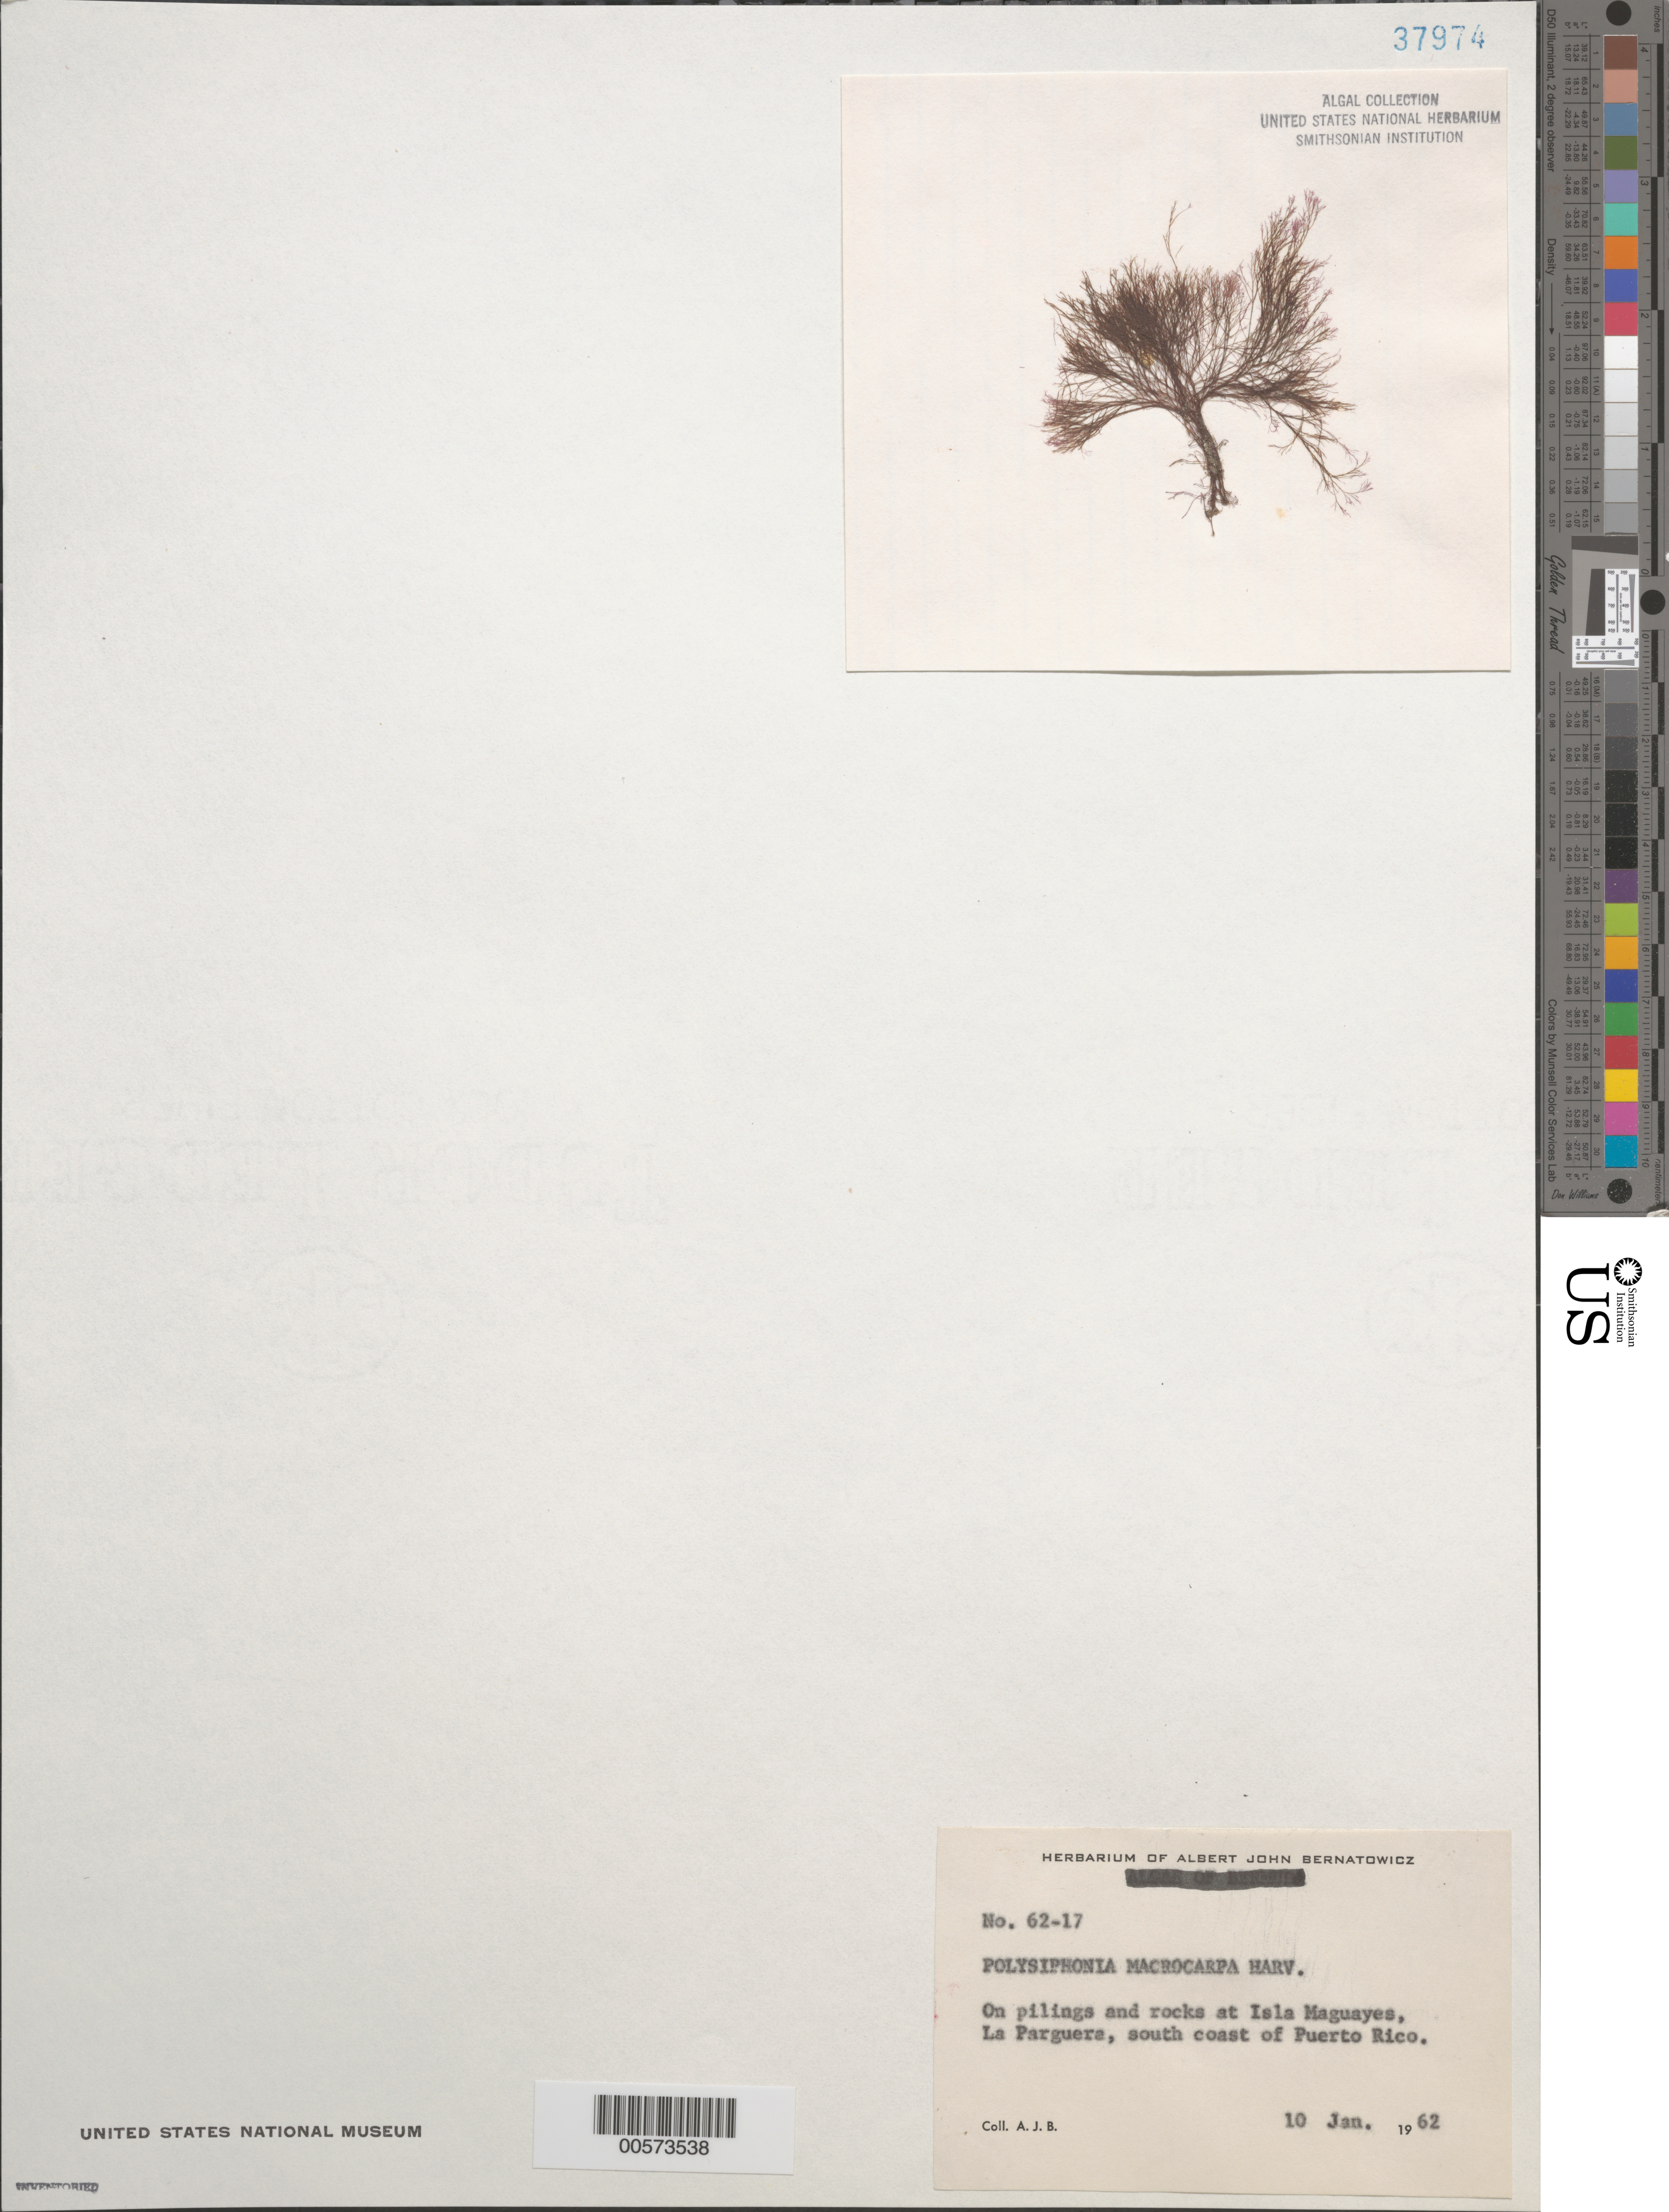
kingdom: Plantae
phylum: Rhodophyta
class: Florideophyceae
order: Ceramiales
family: Rhodomelaceae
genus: Polysiphonia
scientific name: Polysiphonia macrocarpa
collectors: A. Bernatowicz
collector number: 62-17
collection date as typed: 10 Jan 1962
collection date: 1962-01-10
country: Puerto Rico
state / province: Lajas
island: Isla Maguayes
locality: La Parguera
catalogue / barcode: US 37974